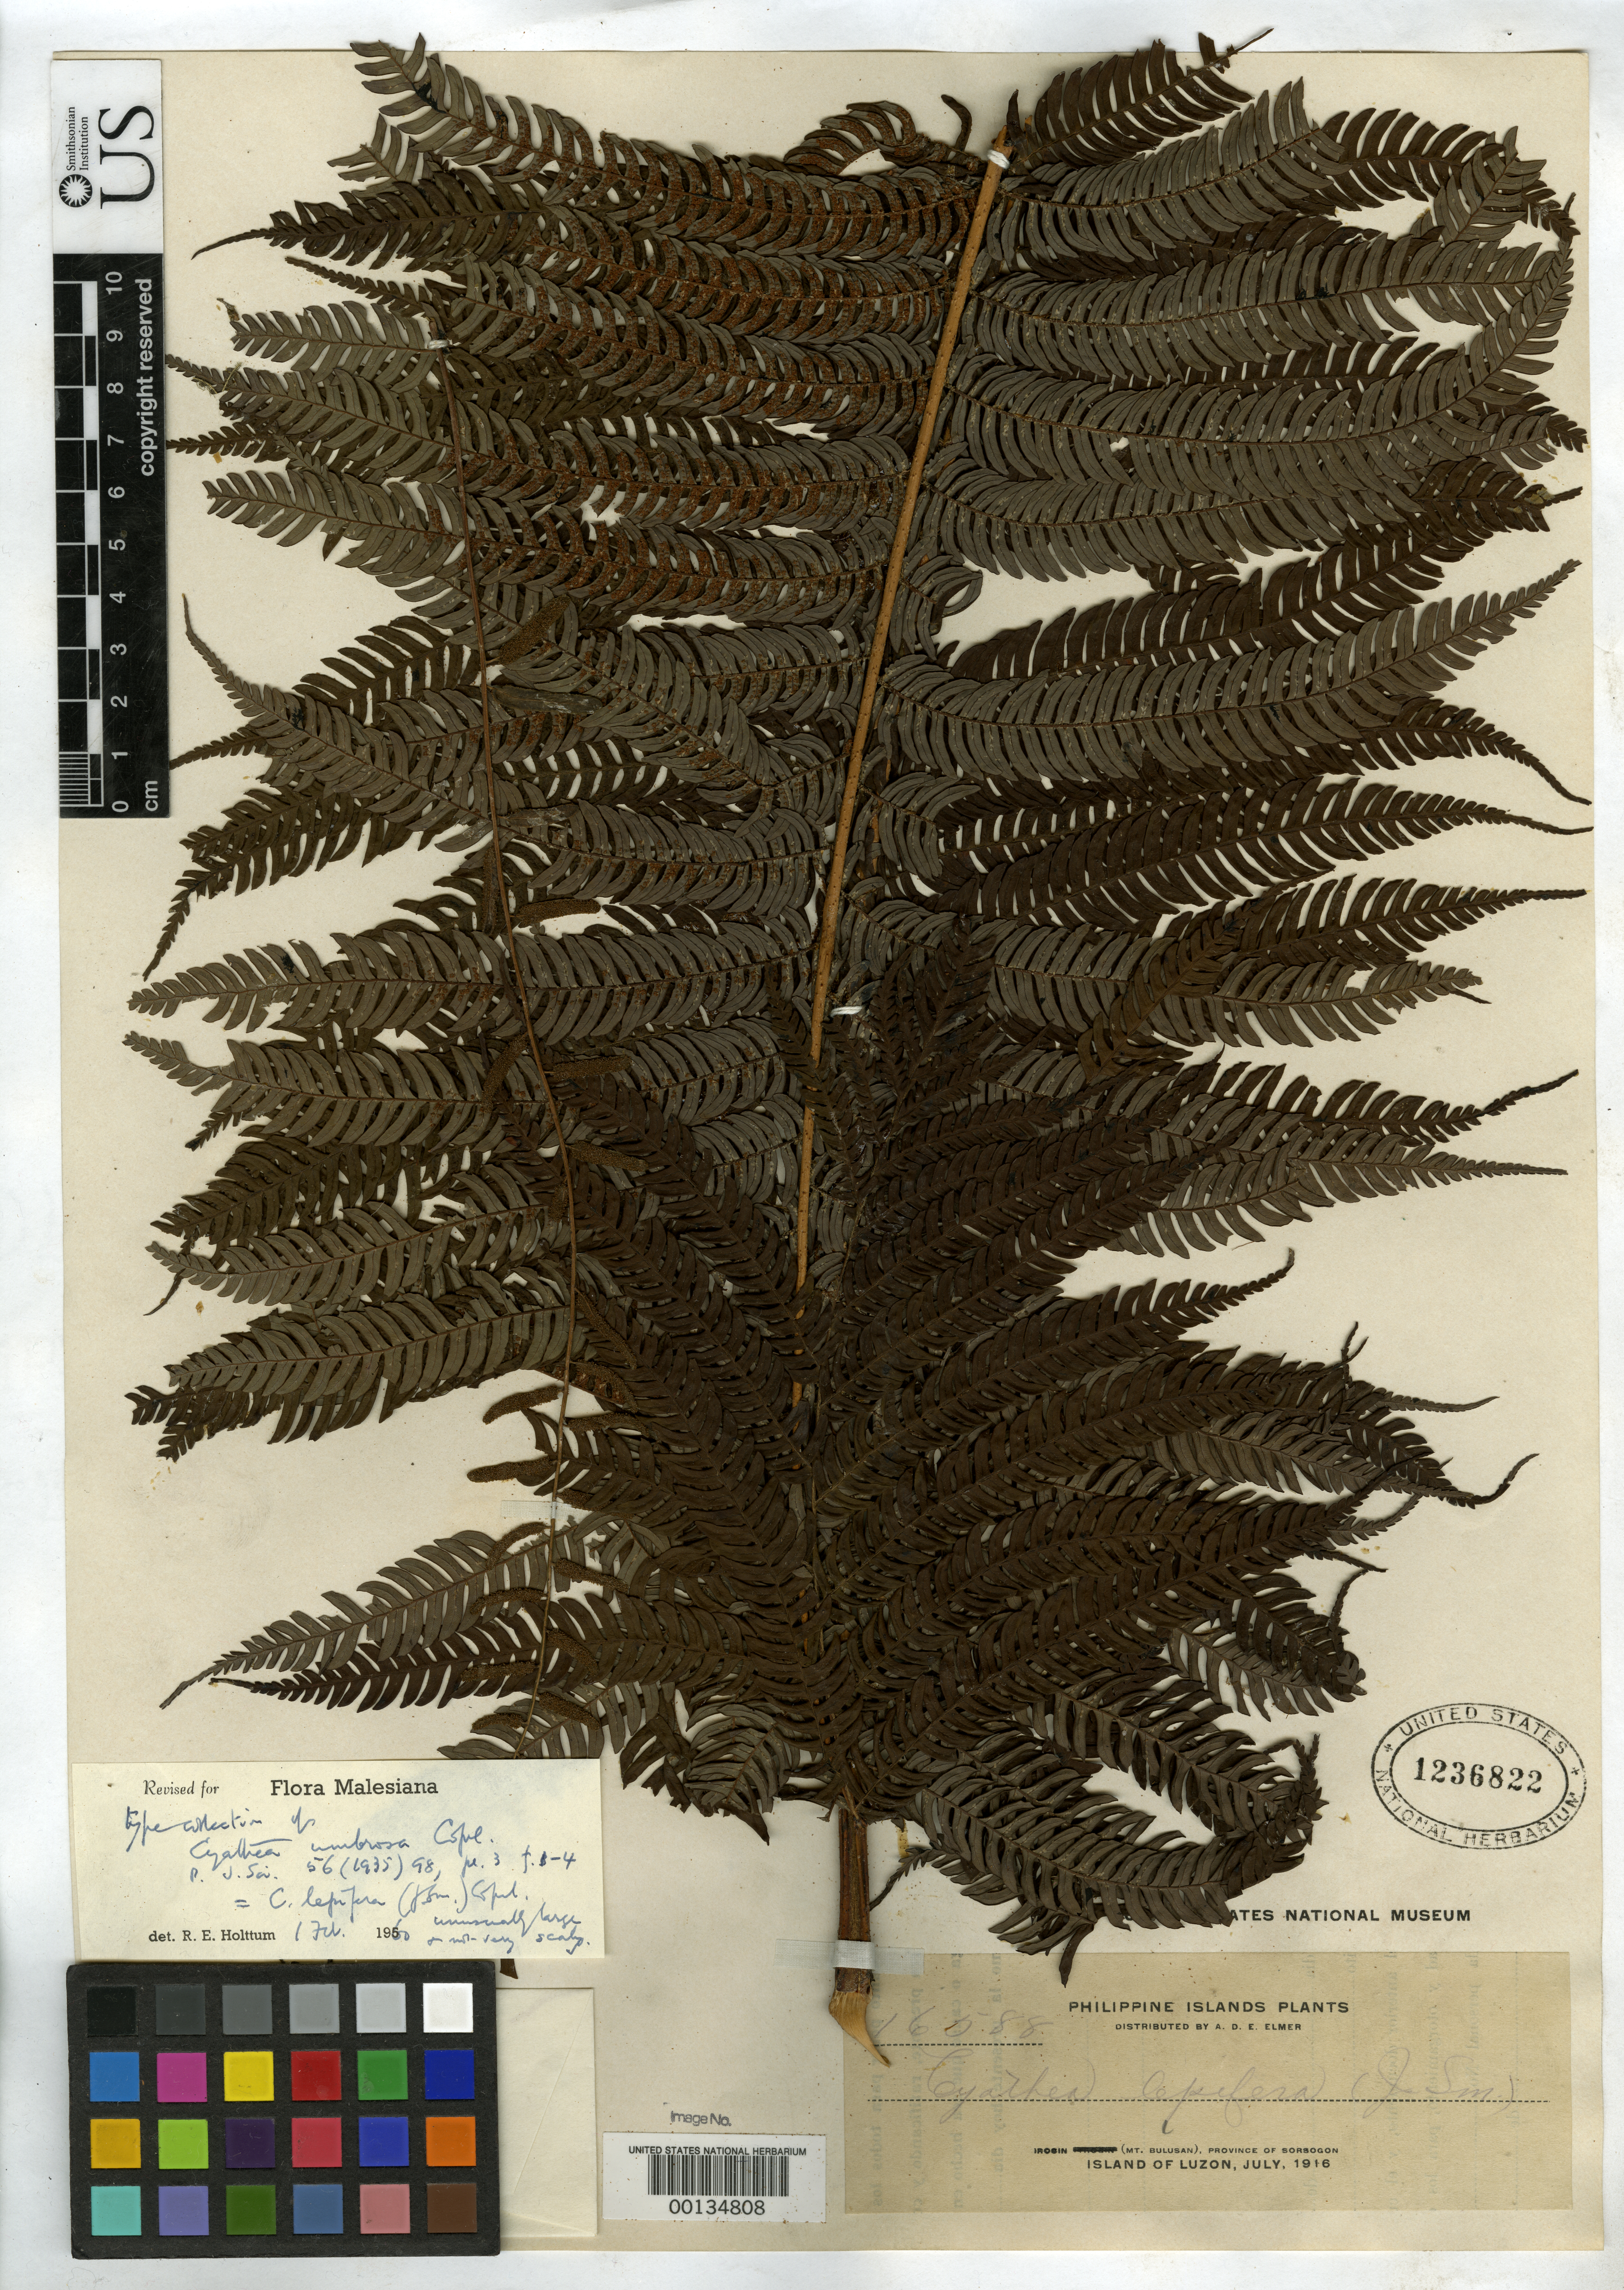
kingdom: Plantae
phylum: Tracheophyta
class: Polypodiopsida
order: Cyatheales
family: Cyatheaceae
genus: Cyathea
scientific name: Cyathea umbrosa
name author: Copel.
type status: Isotype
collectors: A. D. E. Elmer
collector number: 16588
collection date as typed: Jul 1916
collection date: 1916-07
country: Philippines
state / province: Bicol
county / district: Sorsogon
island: Luzon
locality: Irosin, Mt. Bulusan.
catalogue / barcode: US 1236822